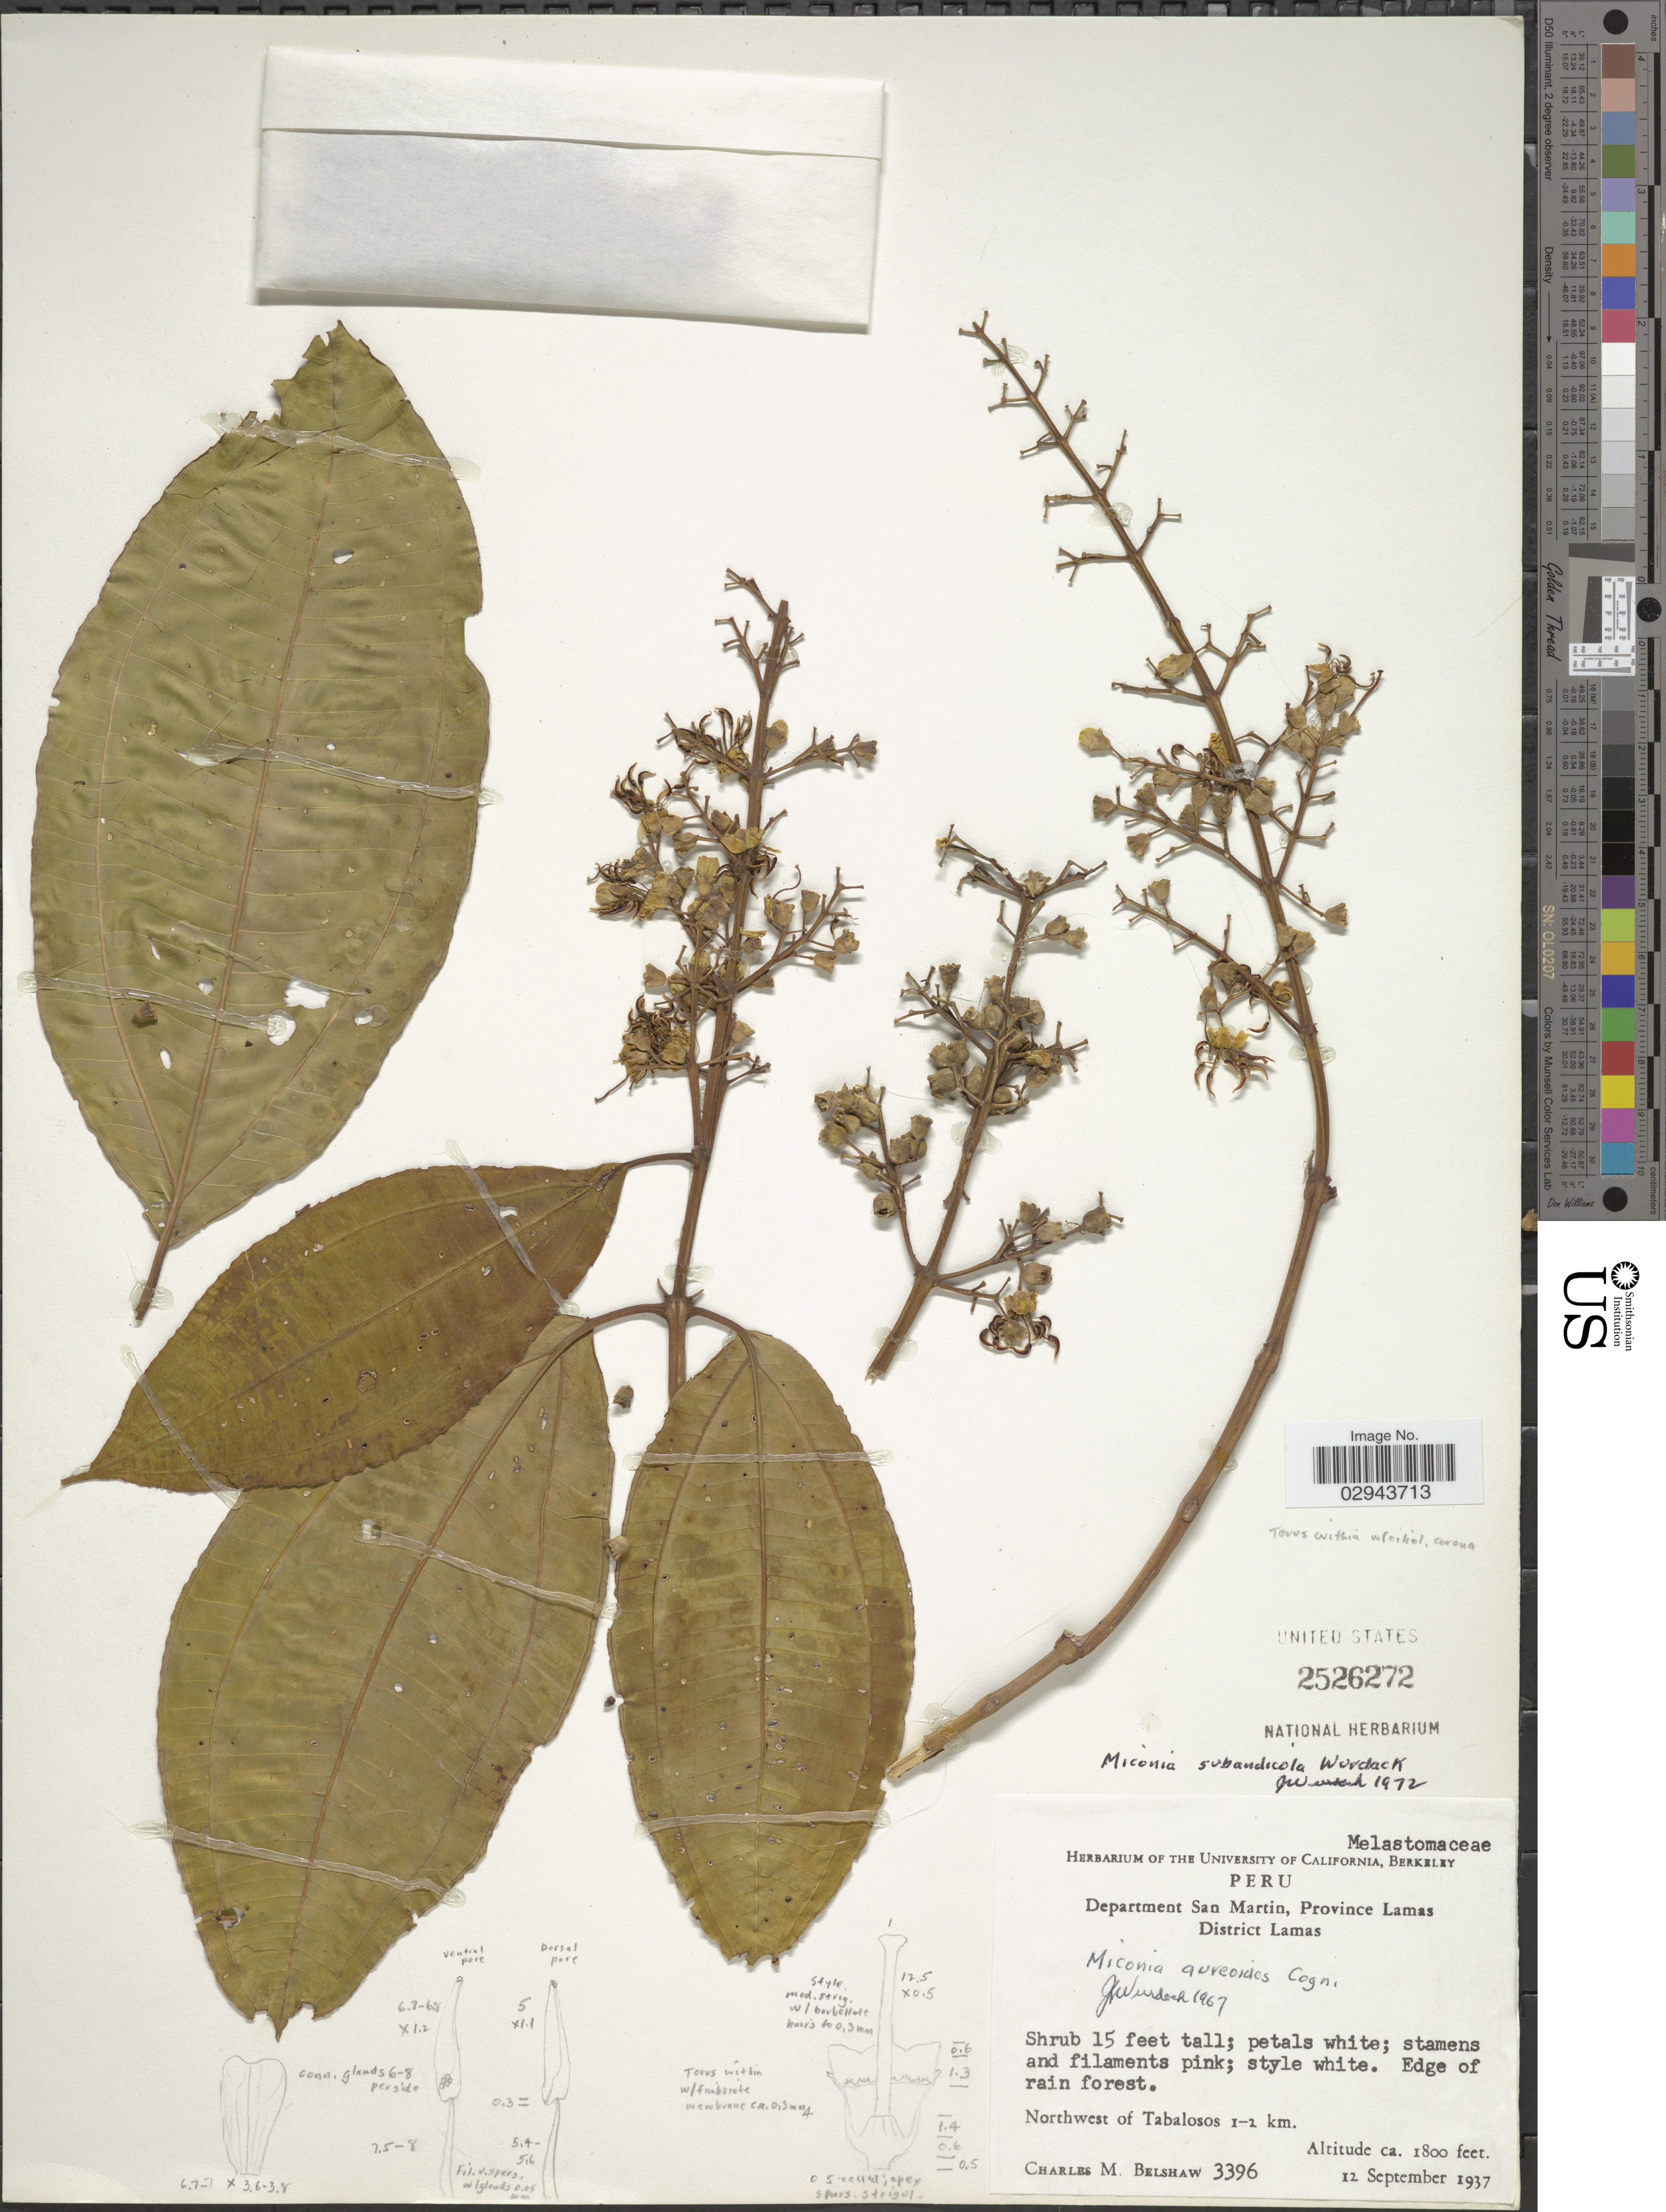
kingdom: Plantae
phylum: Tracheophyta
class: Magnoliopsida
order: Myrtales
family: Melastomataceae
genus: Miconia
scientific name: Miconia subandicola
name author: Wurdack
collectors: C. Shaw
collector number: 3396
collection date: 1937-09-12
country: Peru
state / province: San Martín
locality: Department San Martin, Province Lamas. District Lamas. Northwest of Tabalosos 1-2 km.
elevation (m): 549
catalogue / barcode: US 2526272